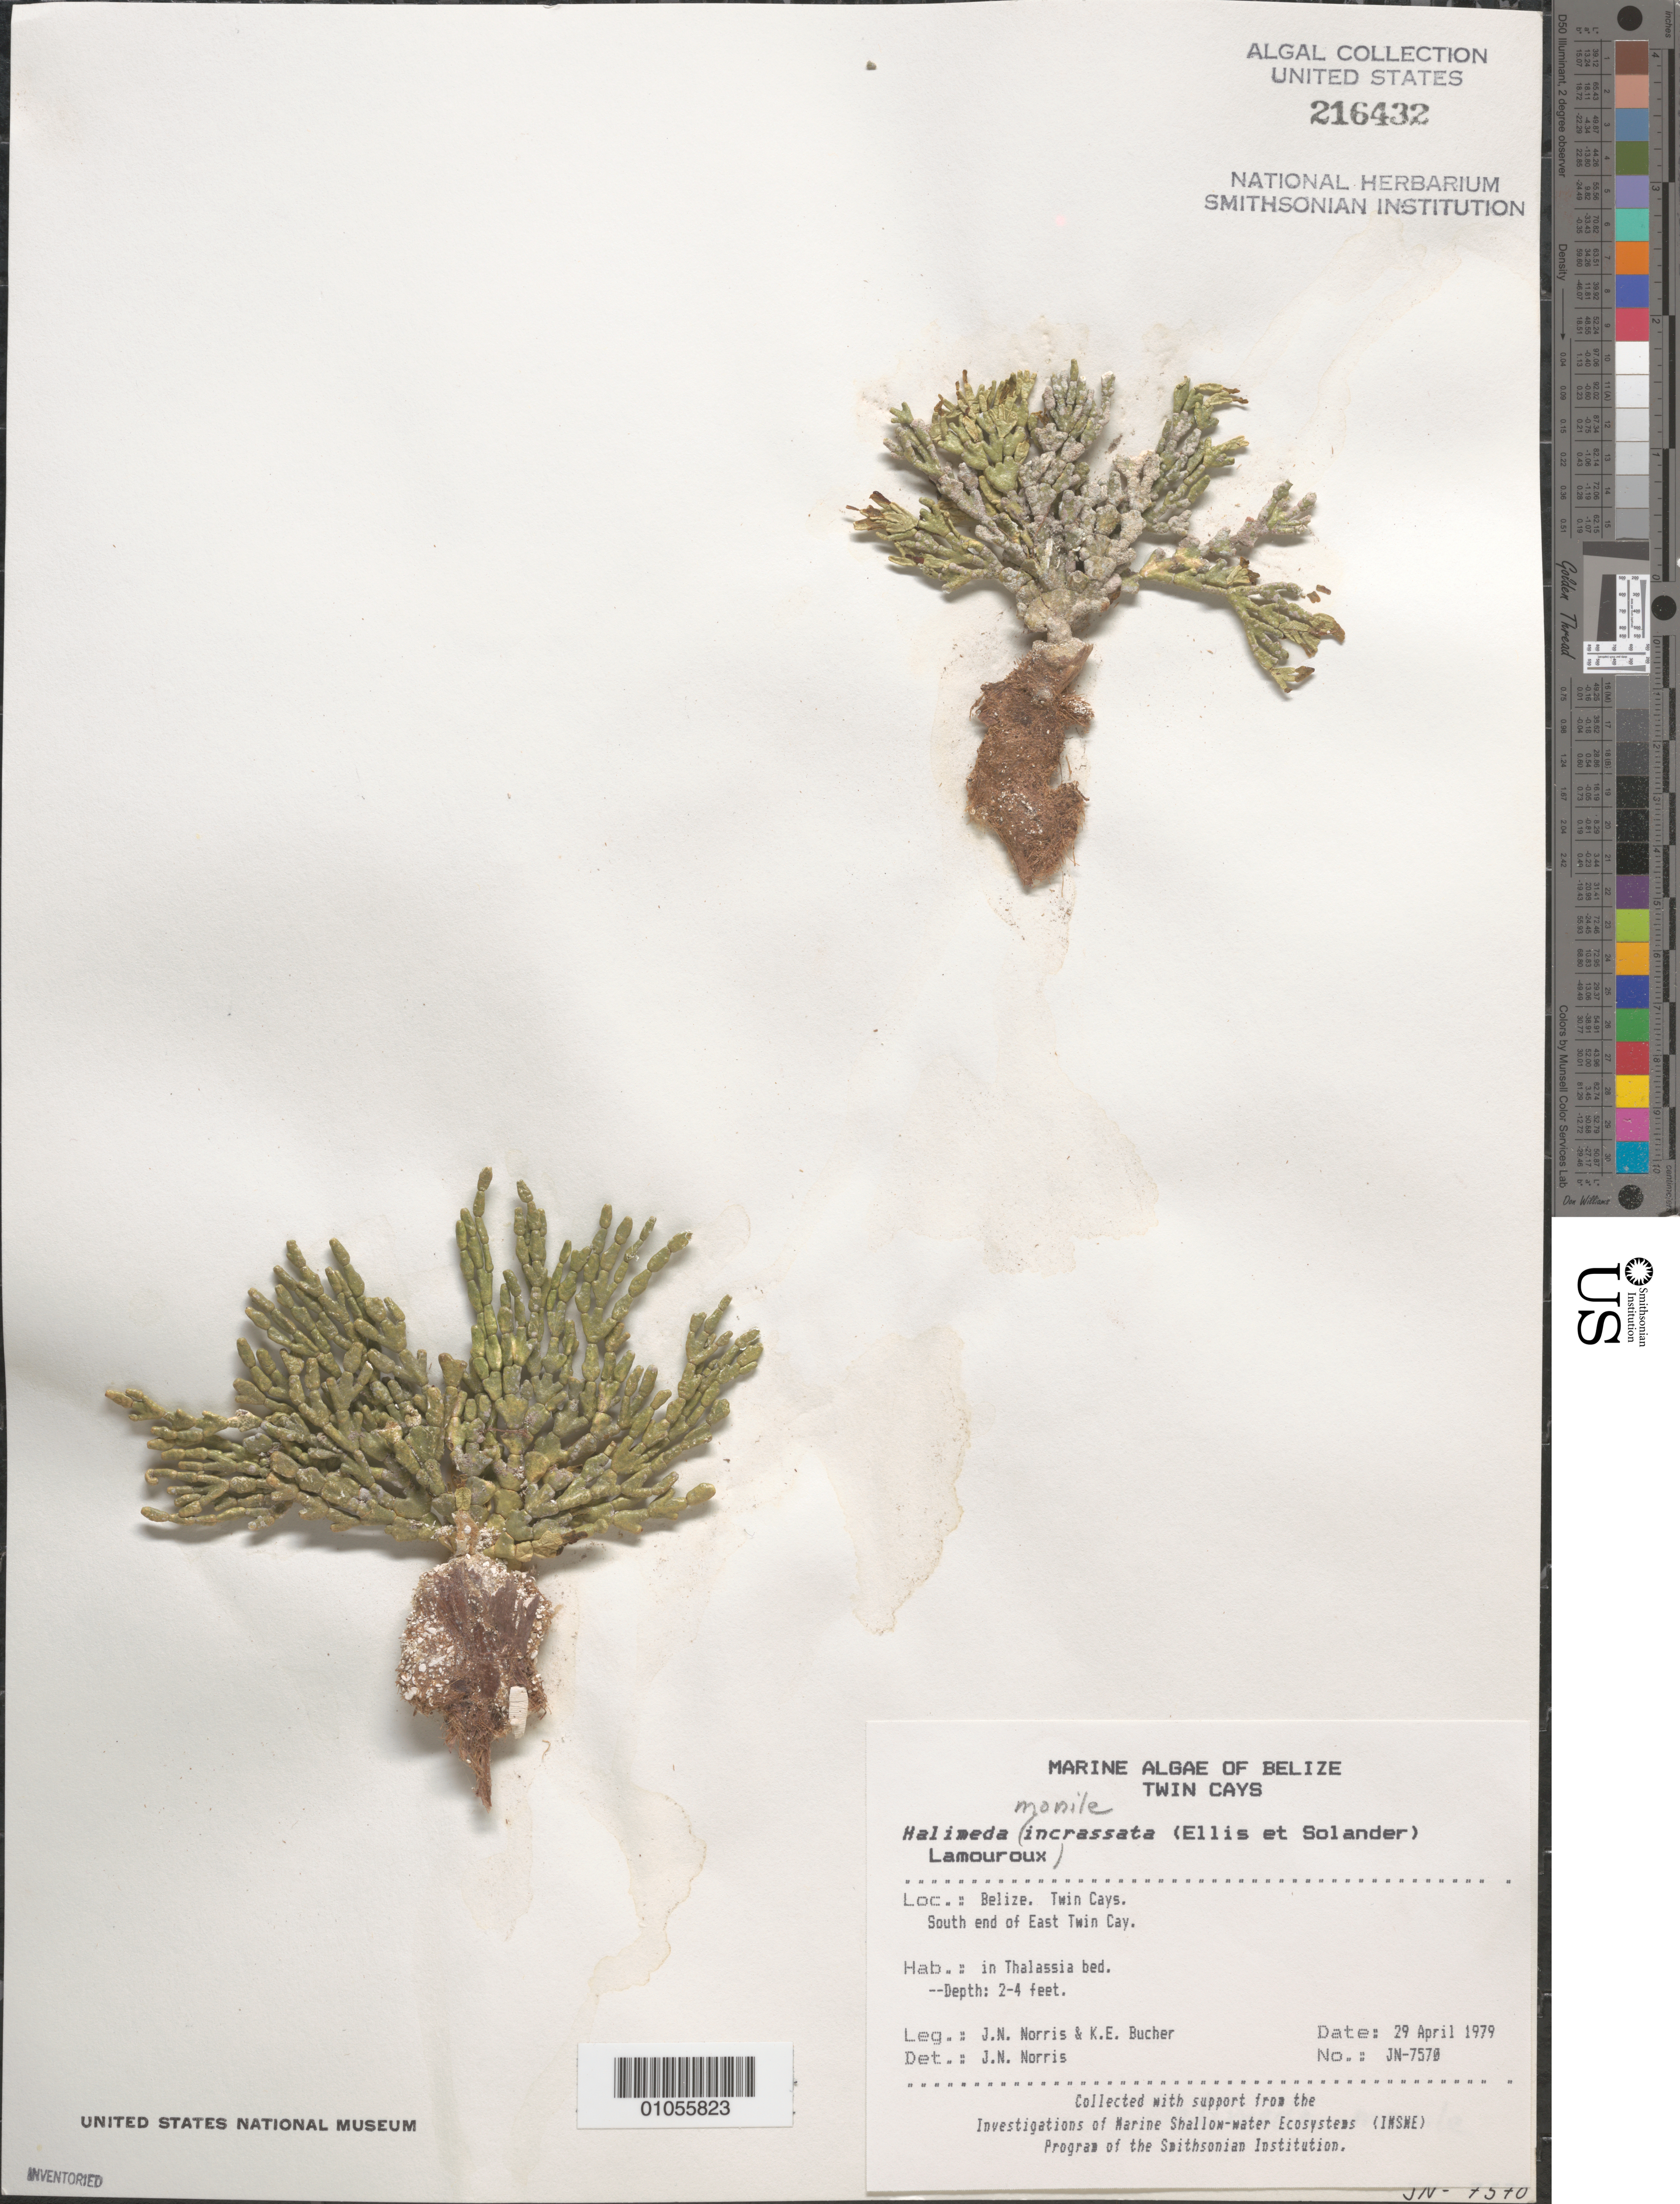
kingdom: Plantae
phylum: Chlorophyta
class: Ulvophyceae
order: Bryopsidales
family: Halimedaceae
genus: Halimeda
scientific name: Halimeda monile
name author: (J. Ellis & Sol.) J.V.Lamouroux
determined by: Norris, James N.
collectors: J. N. Norris & K. E. Bucher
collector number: JN-7570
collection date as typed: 29 Apr 1979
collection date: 1979-04-29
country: Belize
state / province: Stann Creek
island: East Twin Cay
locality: South end of East Twin Cay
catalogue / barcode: US 216432